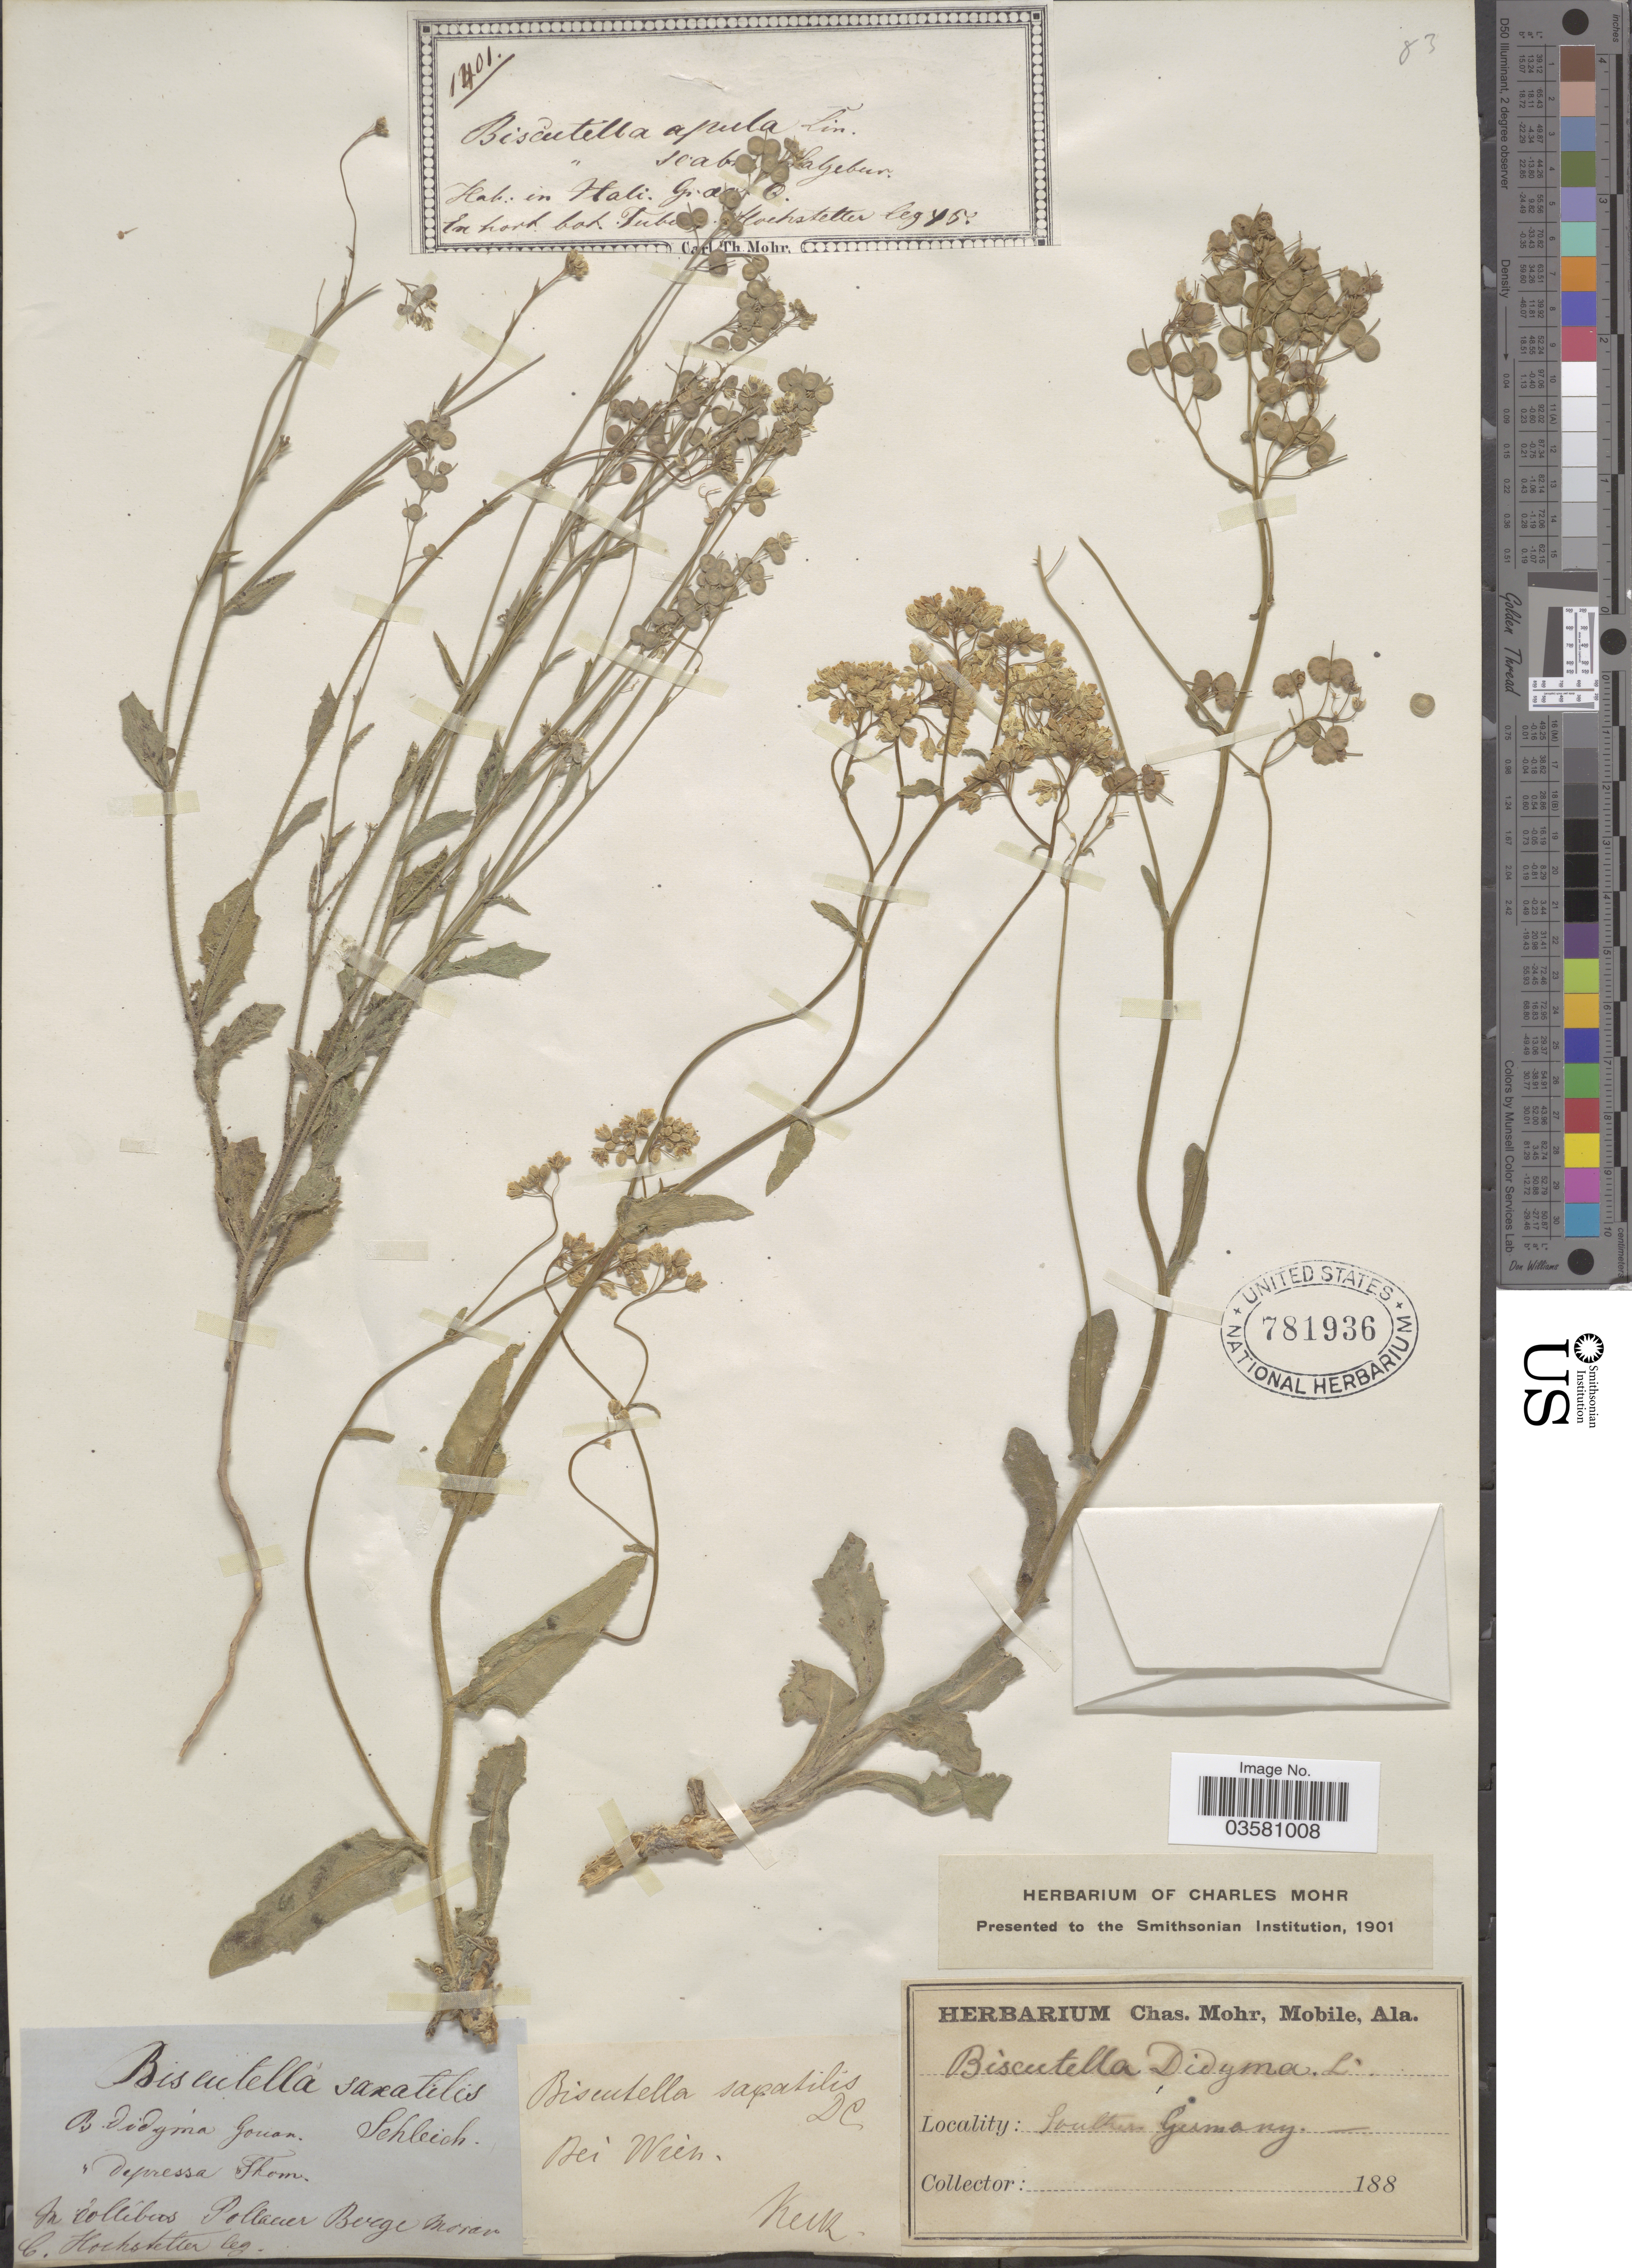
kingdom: Plantae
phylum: Tracheophyta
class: Magnoliopsida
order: Brassicales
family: Brassicaceae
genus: Biscutella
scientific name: Biscutella didyma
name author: L.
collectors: C. Hochstetter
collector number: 1401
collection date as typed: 188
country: Germany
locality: In collibus Pollauer [interpreted] Berge morar [interpreted]. Southern Germany.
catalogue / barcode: US 781936